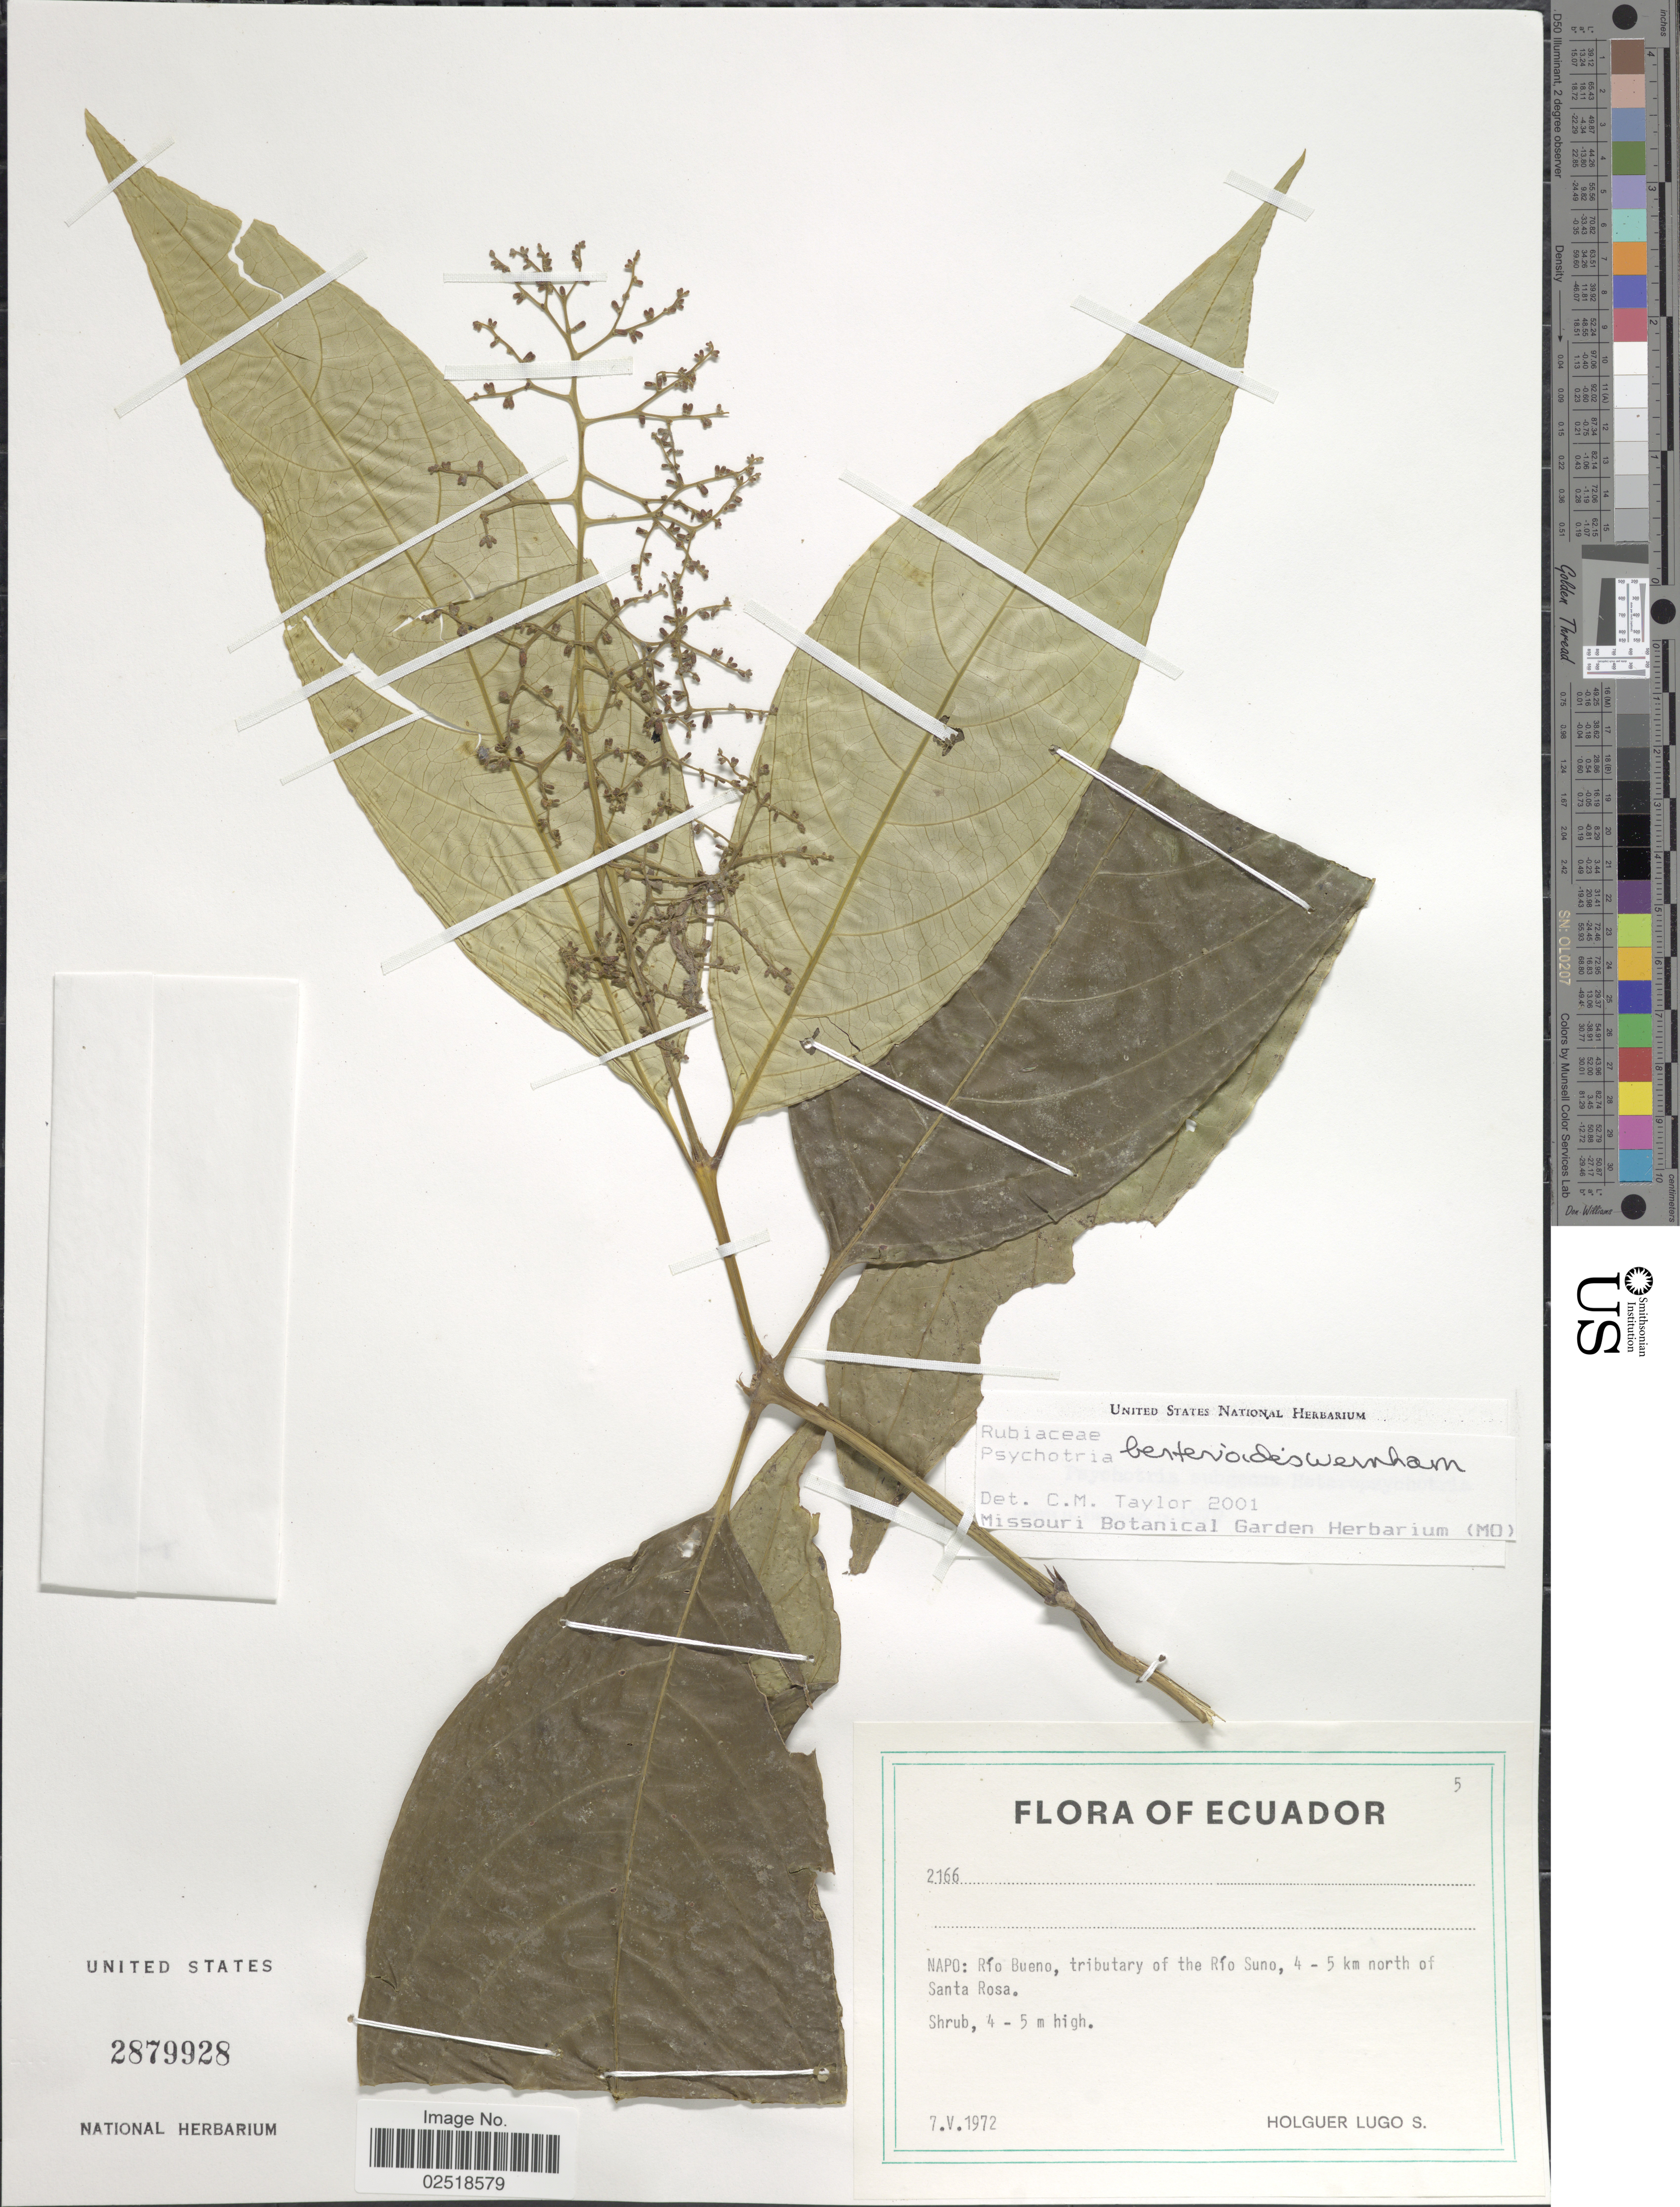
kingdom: Plantae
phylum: Tracheophyta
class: Magnoliopsida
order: Gentianales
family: Rubiaceae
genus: Psychotria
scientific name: Psychotria bertieroides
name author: Wernham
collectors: H. Lugo S.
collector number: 2166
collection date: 1972-05-07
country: Ecuador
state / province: Napo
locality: Río Bueno, tributary of the Río Suno, 4-5 km north of Santa Rosa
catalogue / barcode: US 2879928